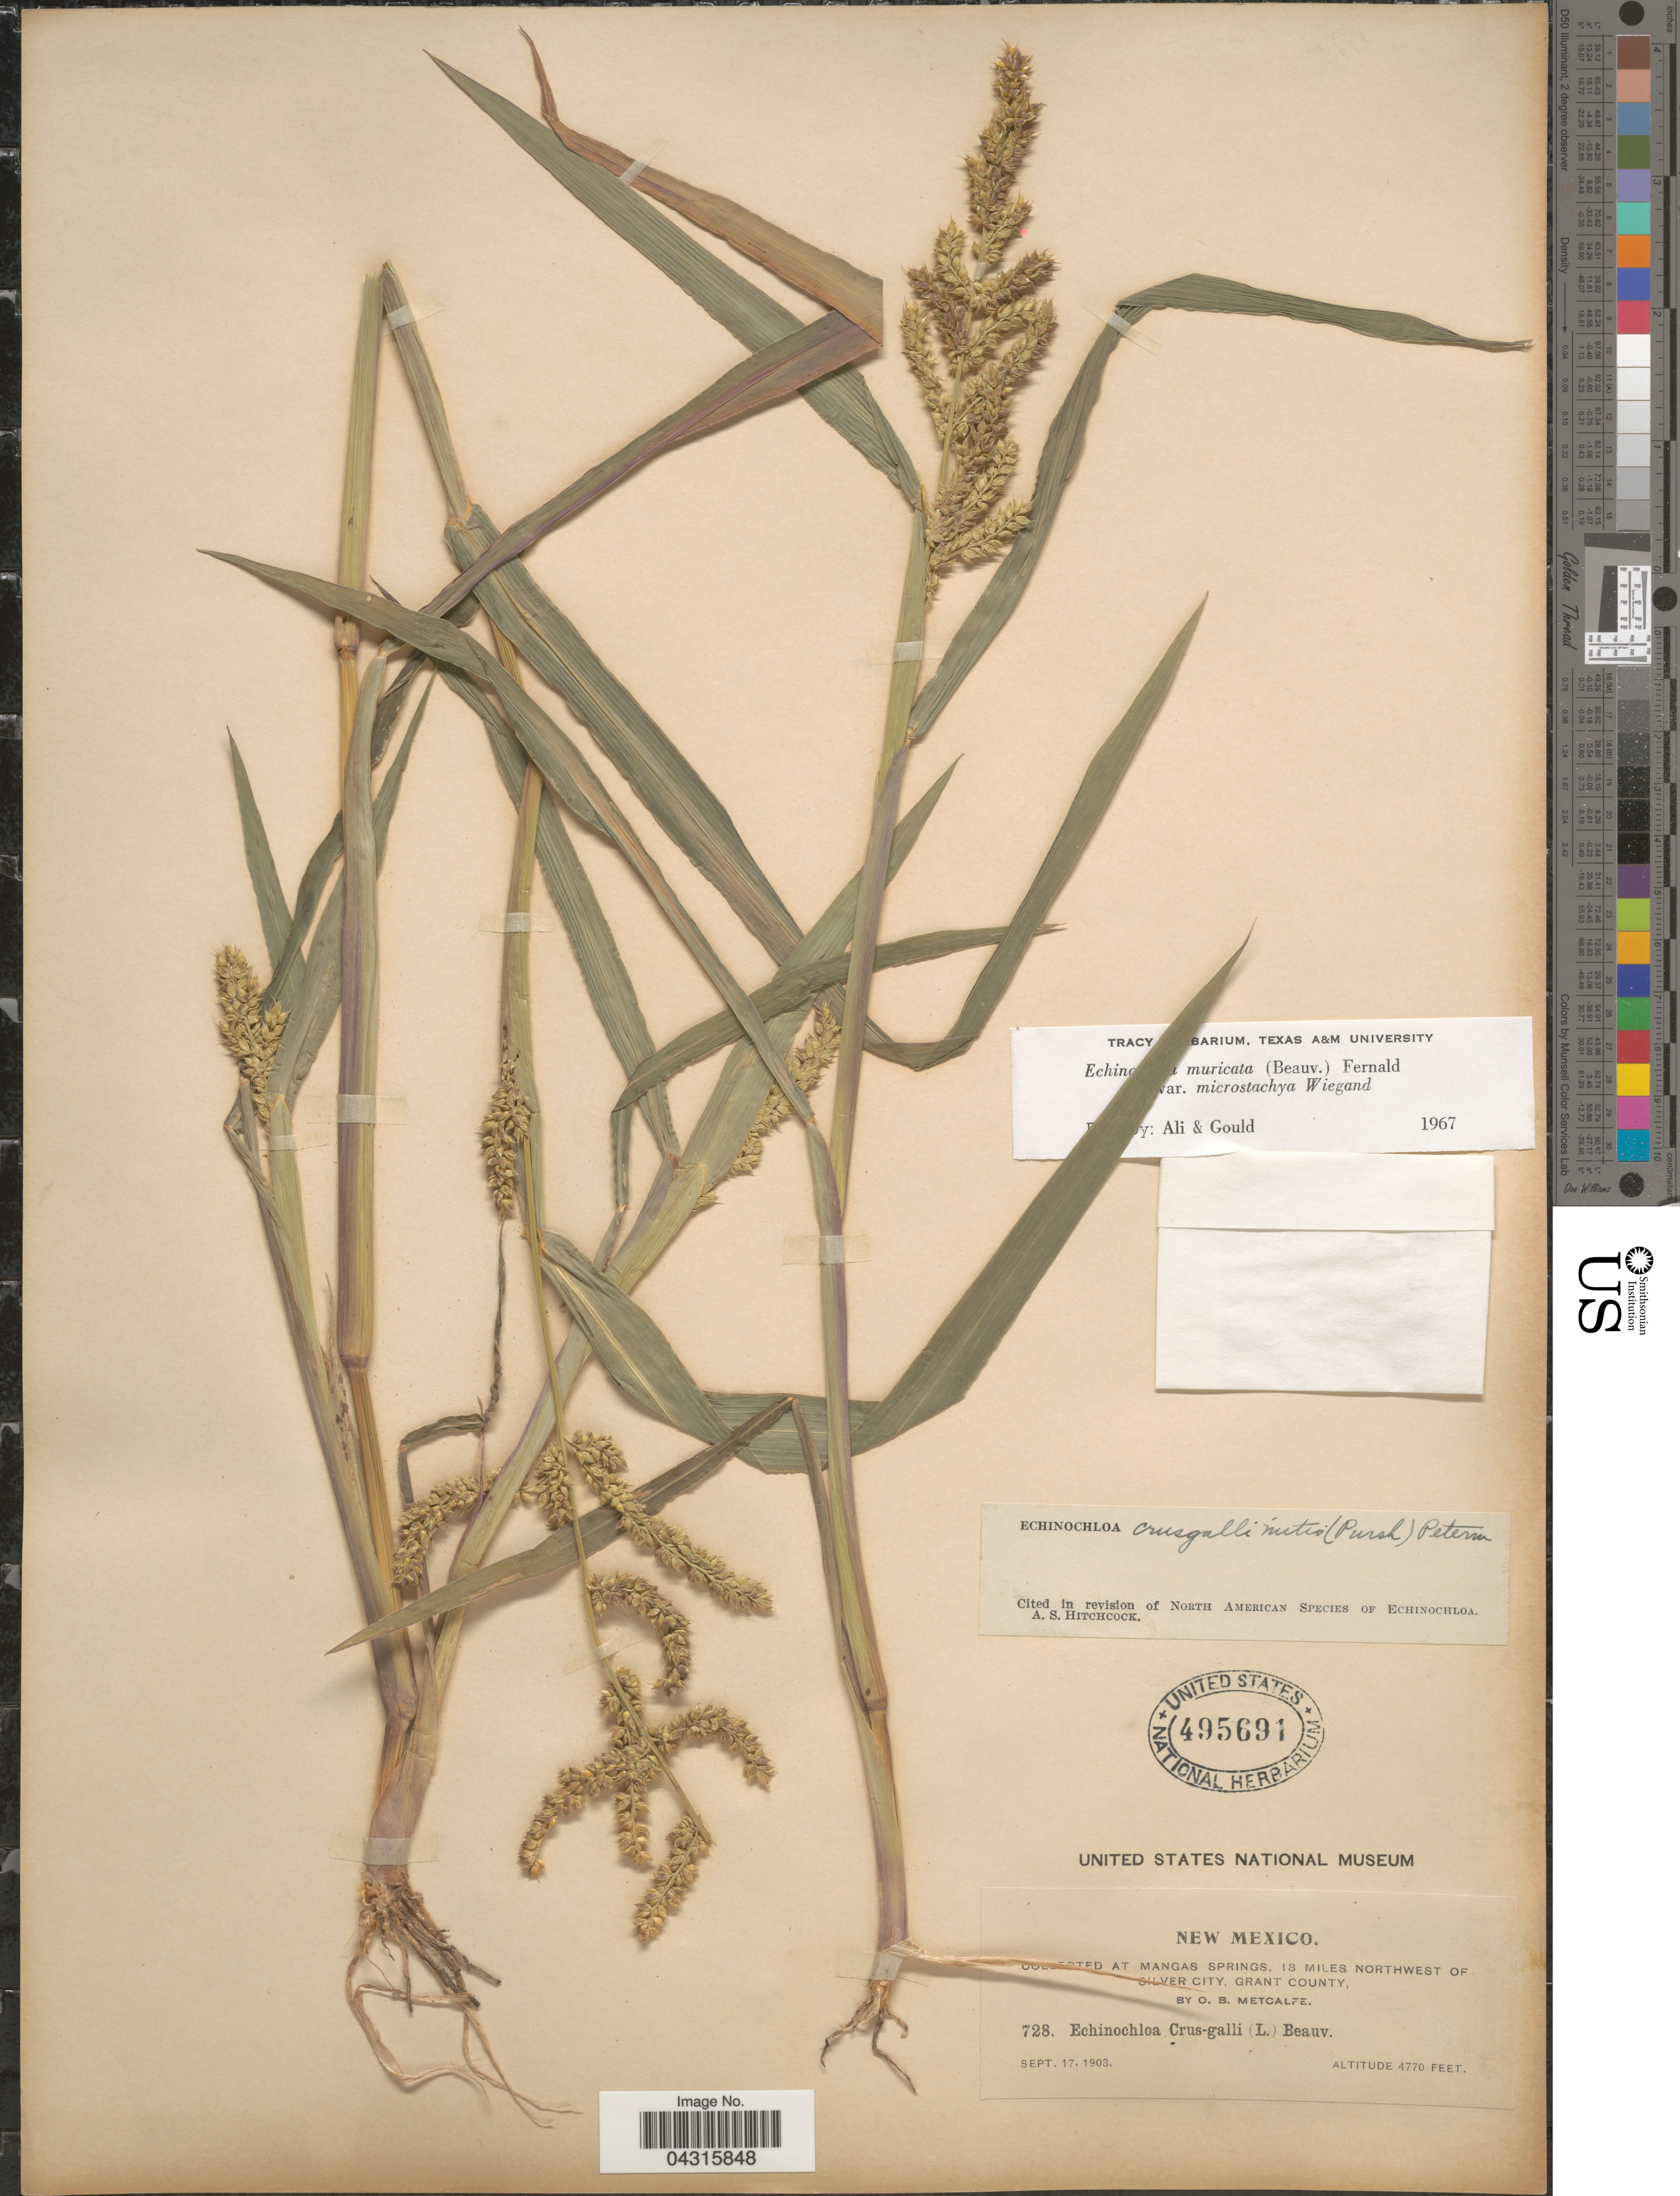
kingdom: Plantae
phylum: Tracheophyta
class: Liliopsida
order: Poales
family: Poaceae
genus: Echinochloa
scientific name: Echinochloa muricata var. microstachya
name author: Wiegand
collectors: O. B. Metcalfe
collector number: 728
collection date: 1903-09-17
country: United States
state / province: New Mexico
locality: At Mangas Springs, 18 miles northwest of Silver City, Grant County.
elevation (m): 1454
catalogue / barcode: US 495691